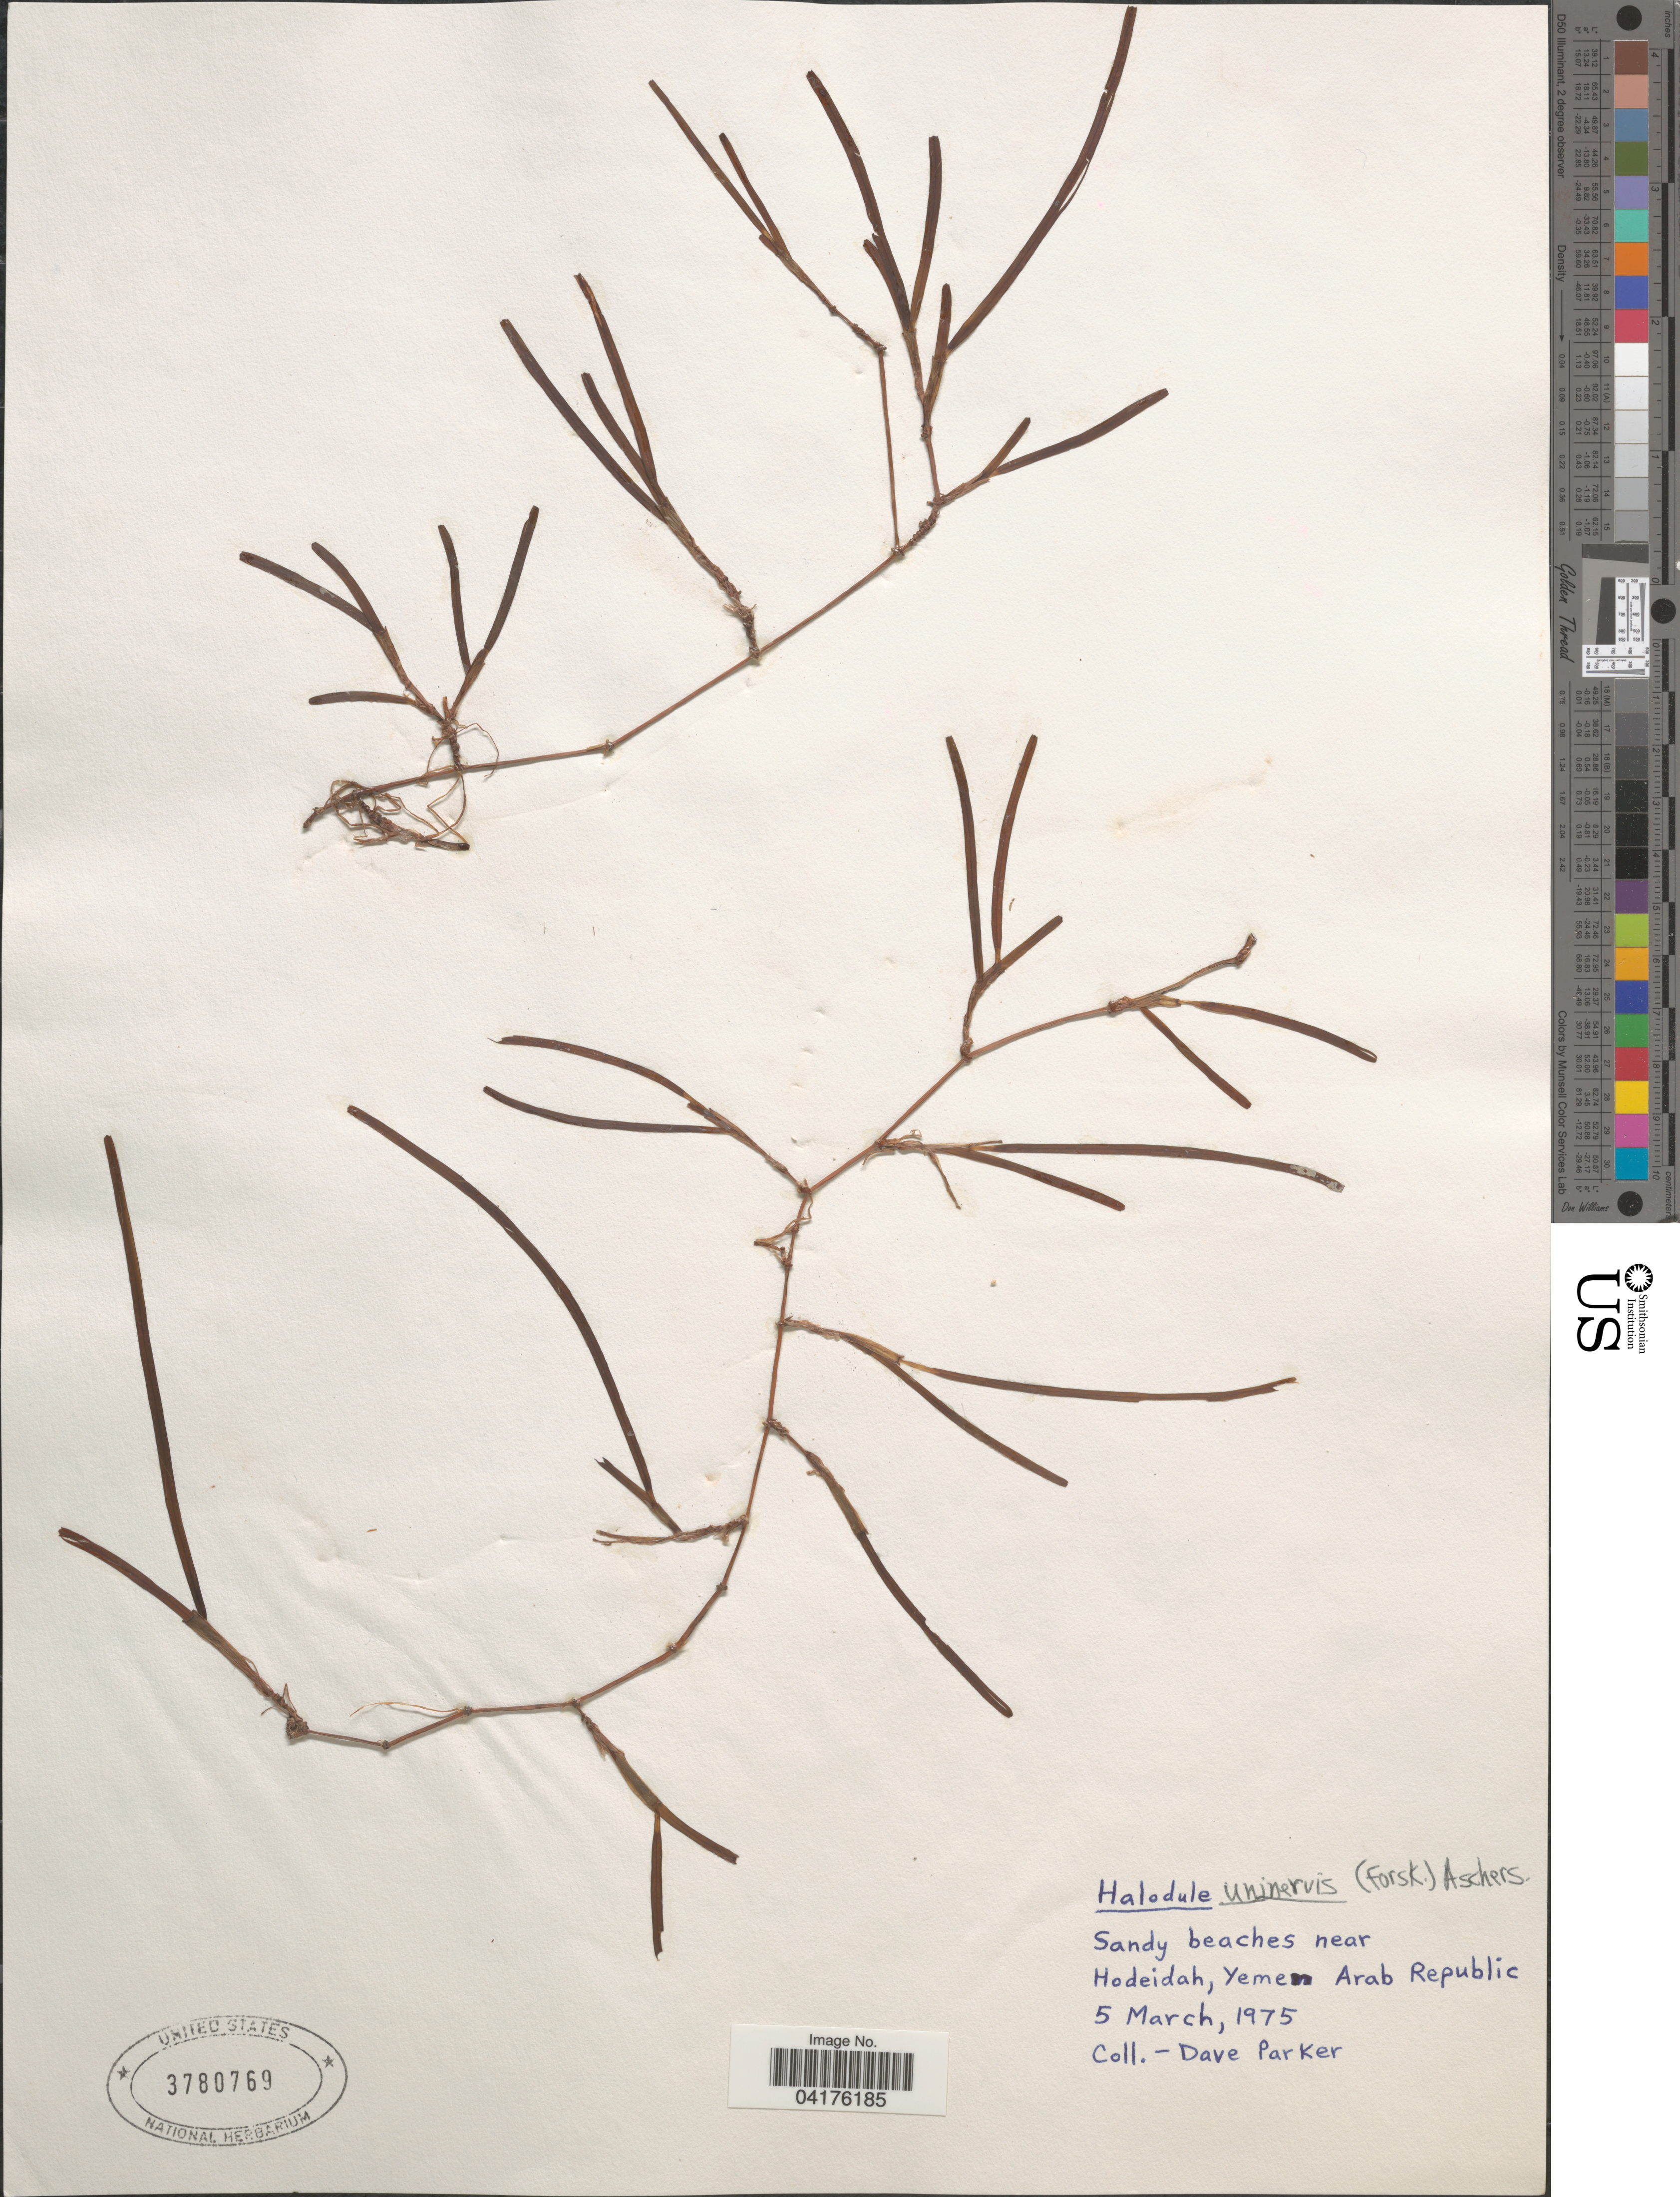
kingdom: Plantae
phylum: Tracheophyta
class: Liliopsida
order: Alismatales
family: Cymodoceaceae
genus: Halodule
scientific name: Halodule uninervis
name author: (Forssk.) Asch.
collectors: D. Parker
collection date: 1975-03-05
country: Yemen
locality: Sandy beaches near Hodeidah, Yemen Arab Republic.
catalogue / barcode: US 3780769